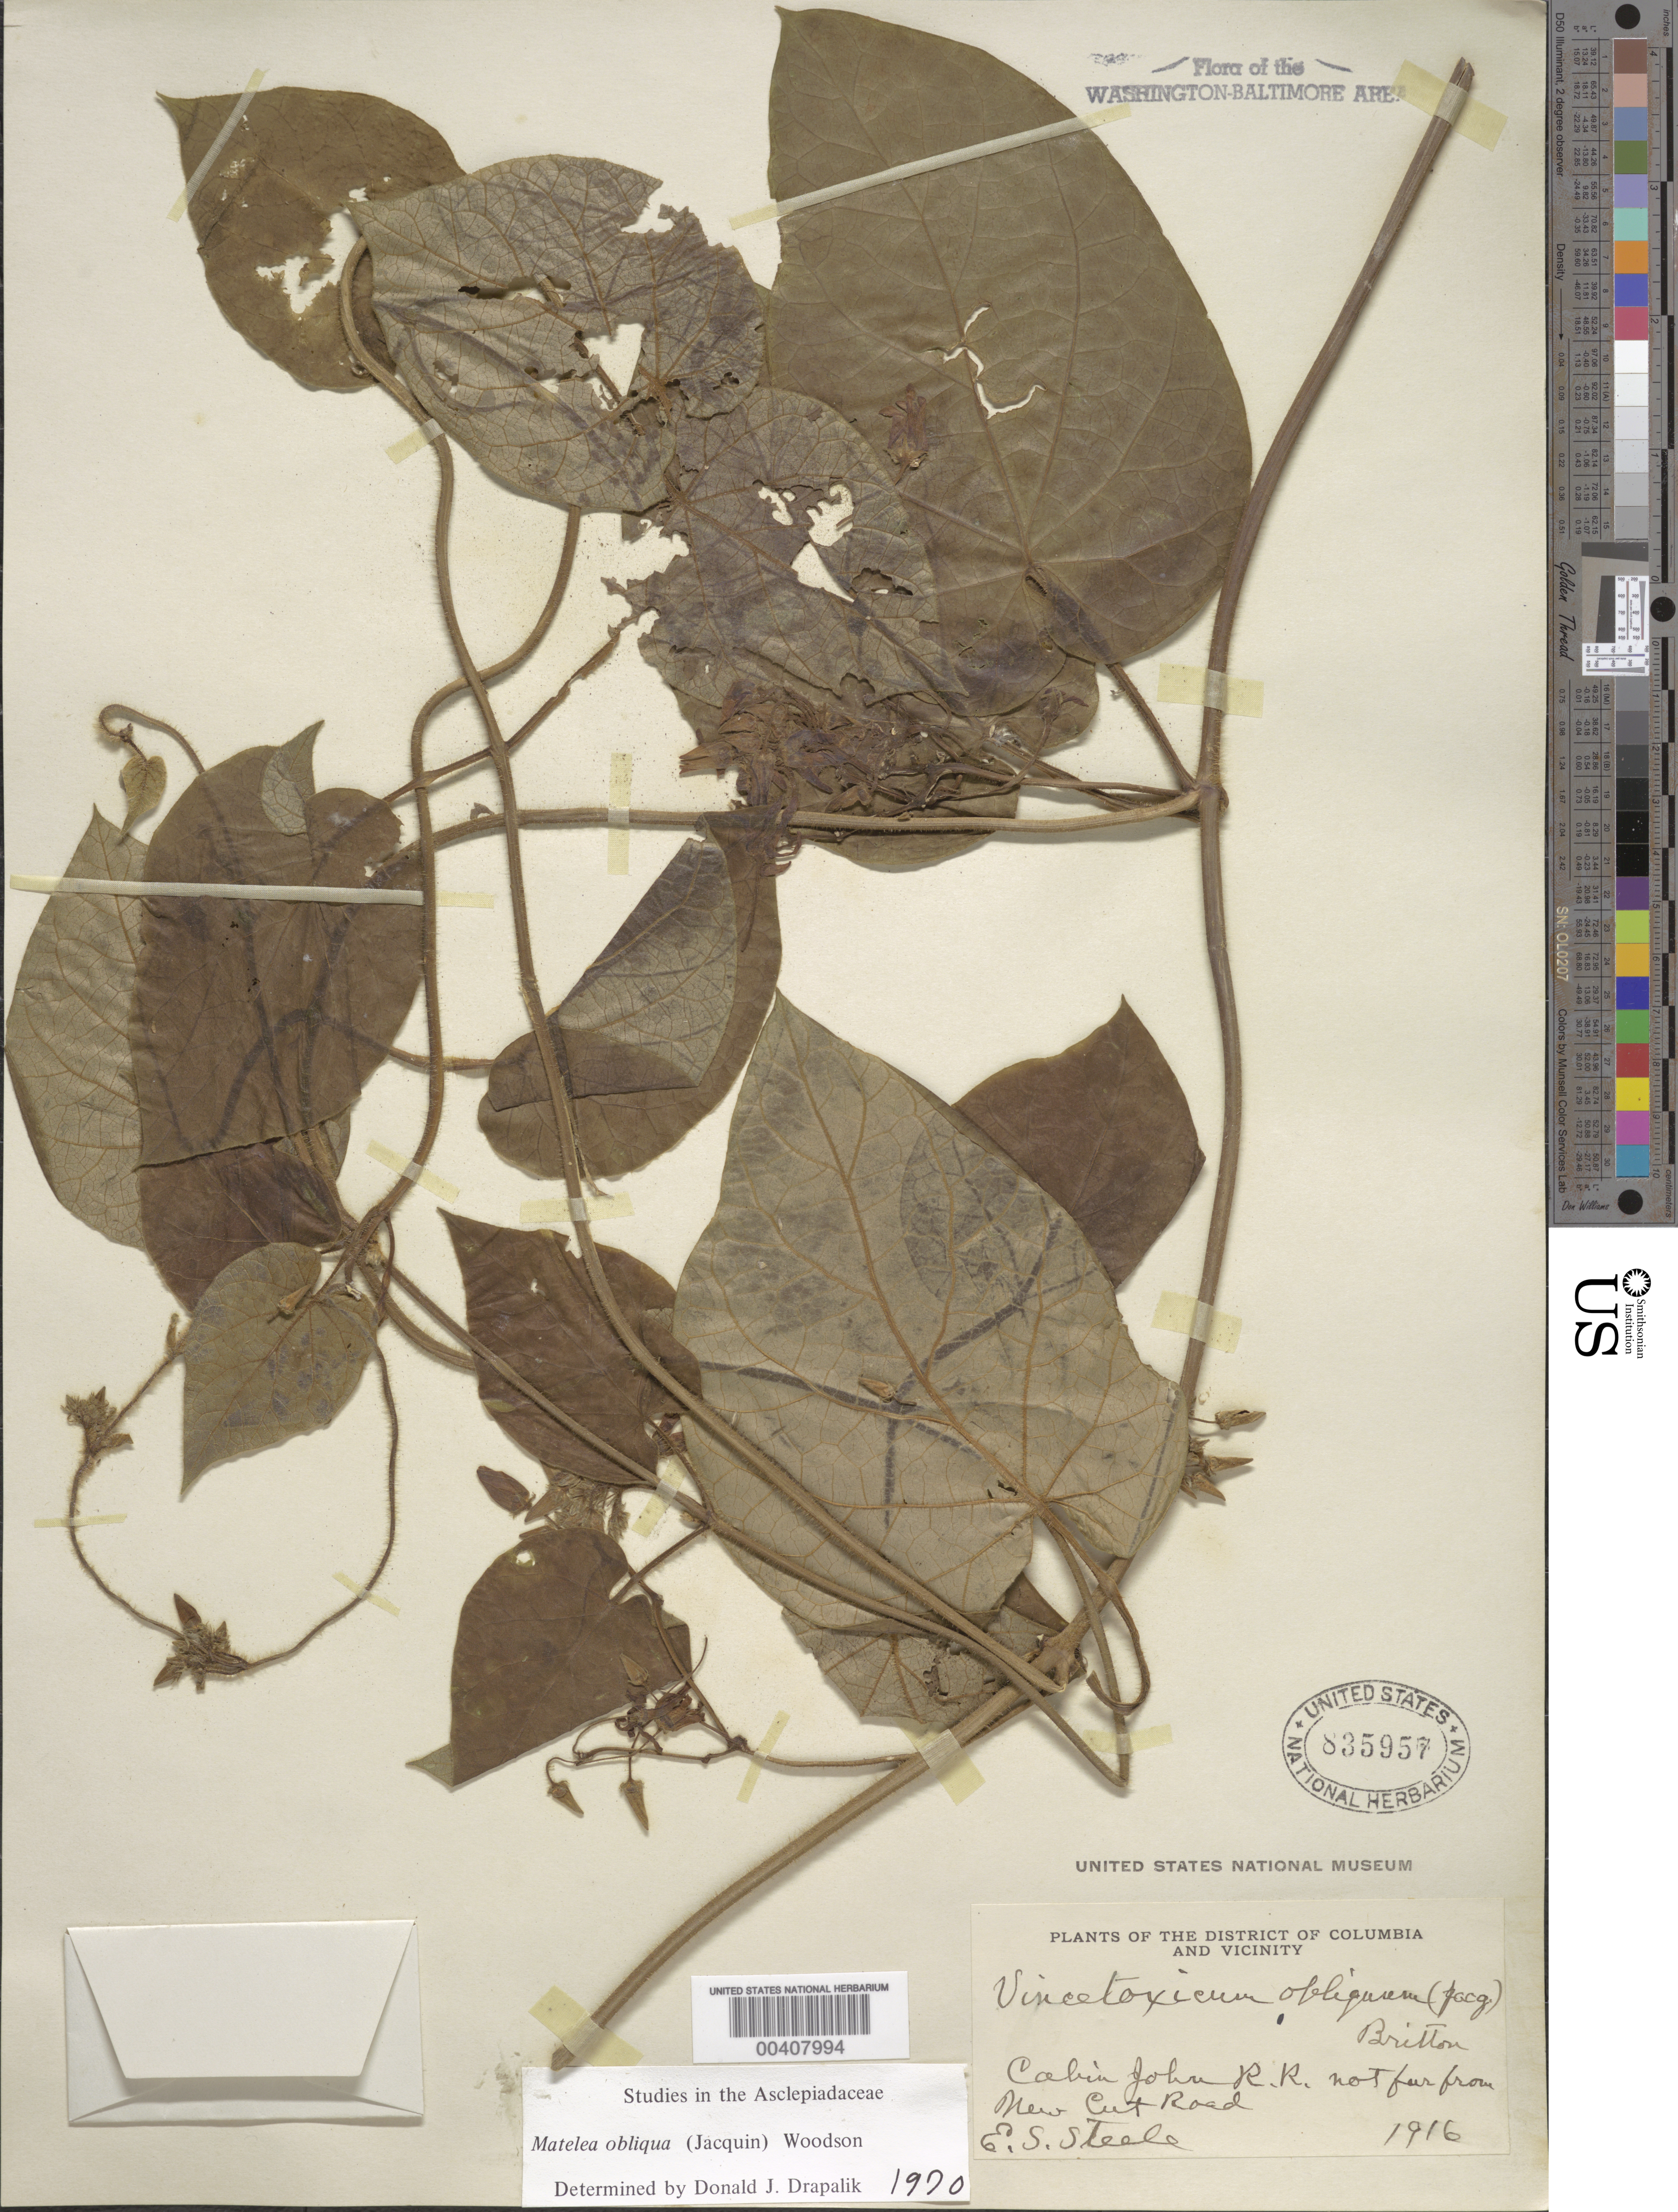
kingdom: Plantae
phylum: Tracheophyta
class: Magnoliopsida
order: Gentianales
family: Apocynaceae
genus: Matelea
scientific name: Matelea obliqua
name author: (Jacq.) Woodson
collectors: E. Steele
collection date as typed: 1916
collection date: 1916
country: United States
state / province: Maryland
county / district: Montgomery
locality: Cabin John Railroad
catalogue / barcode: US 835957